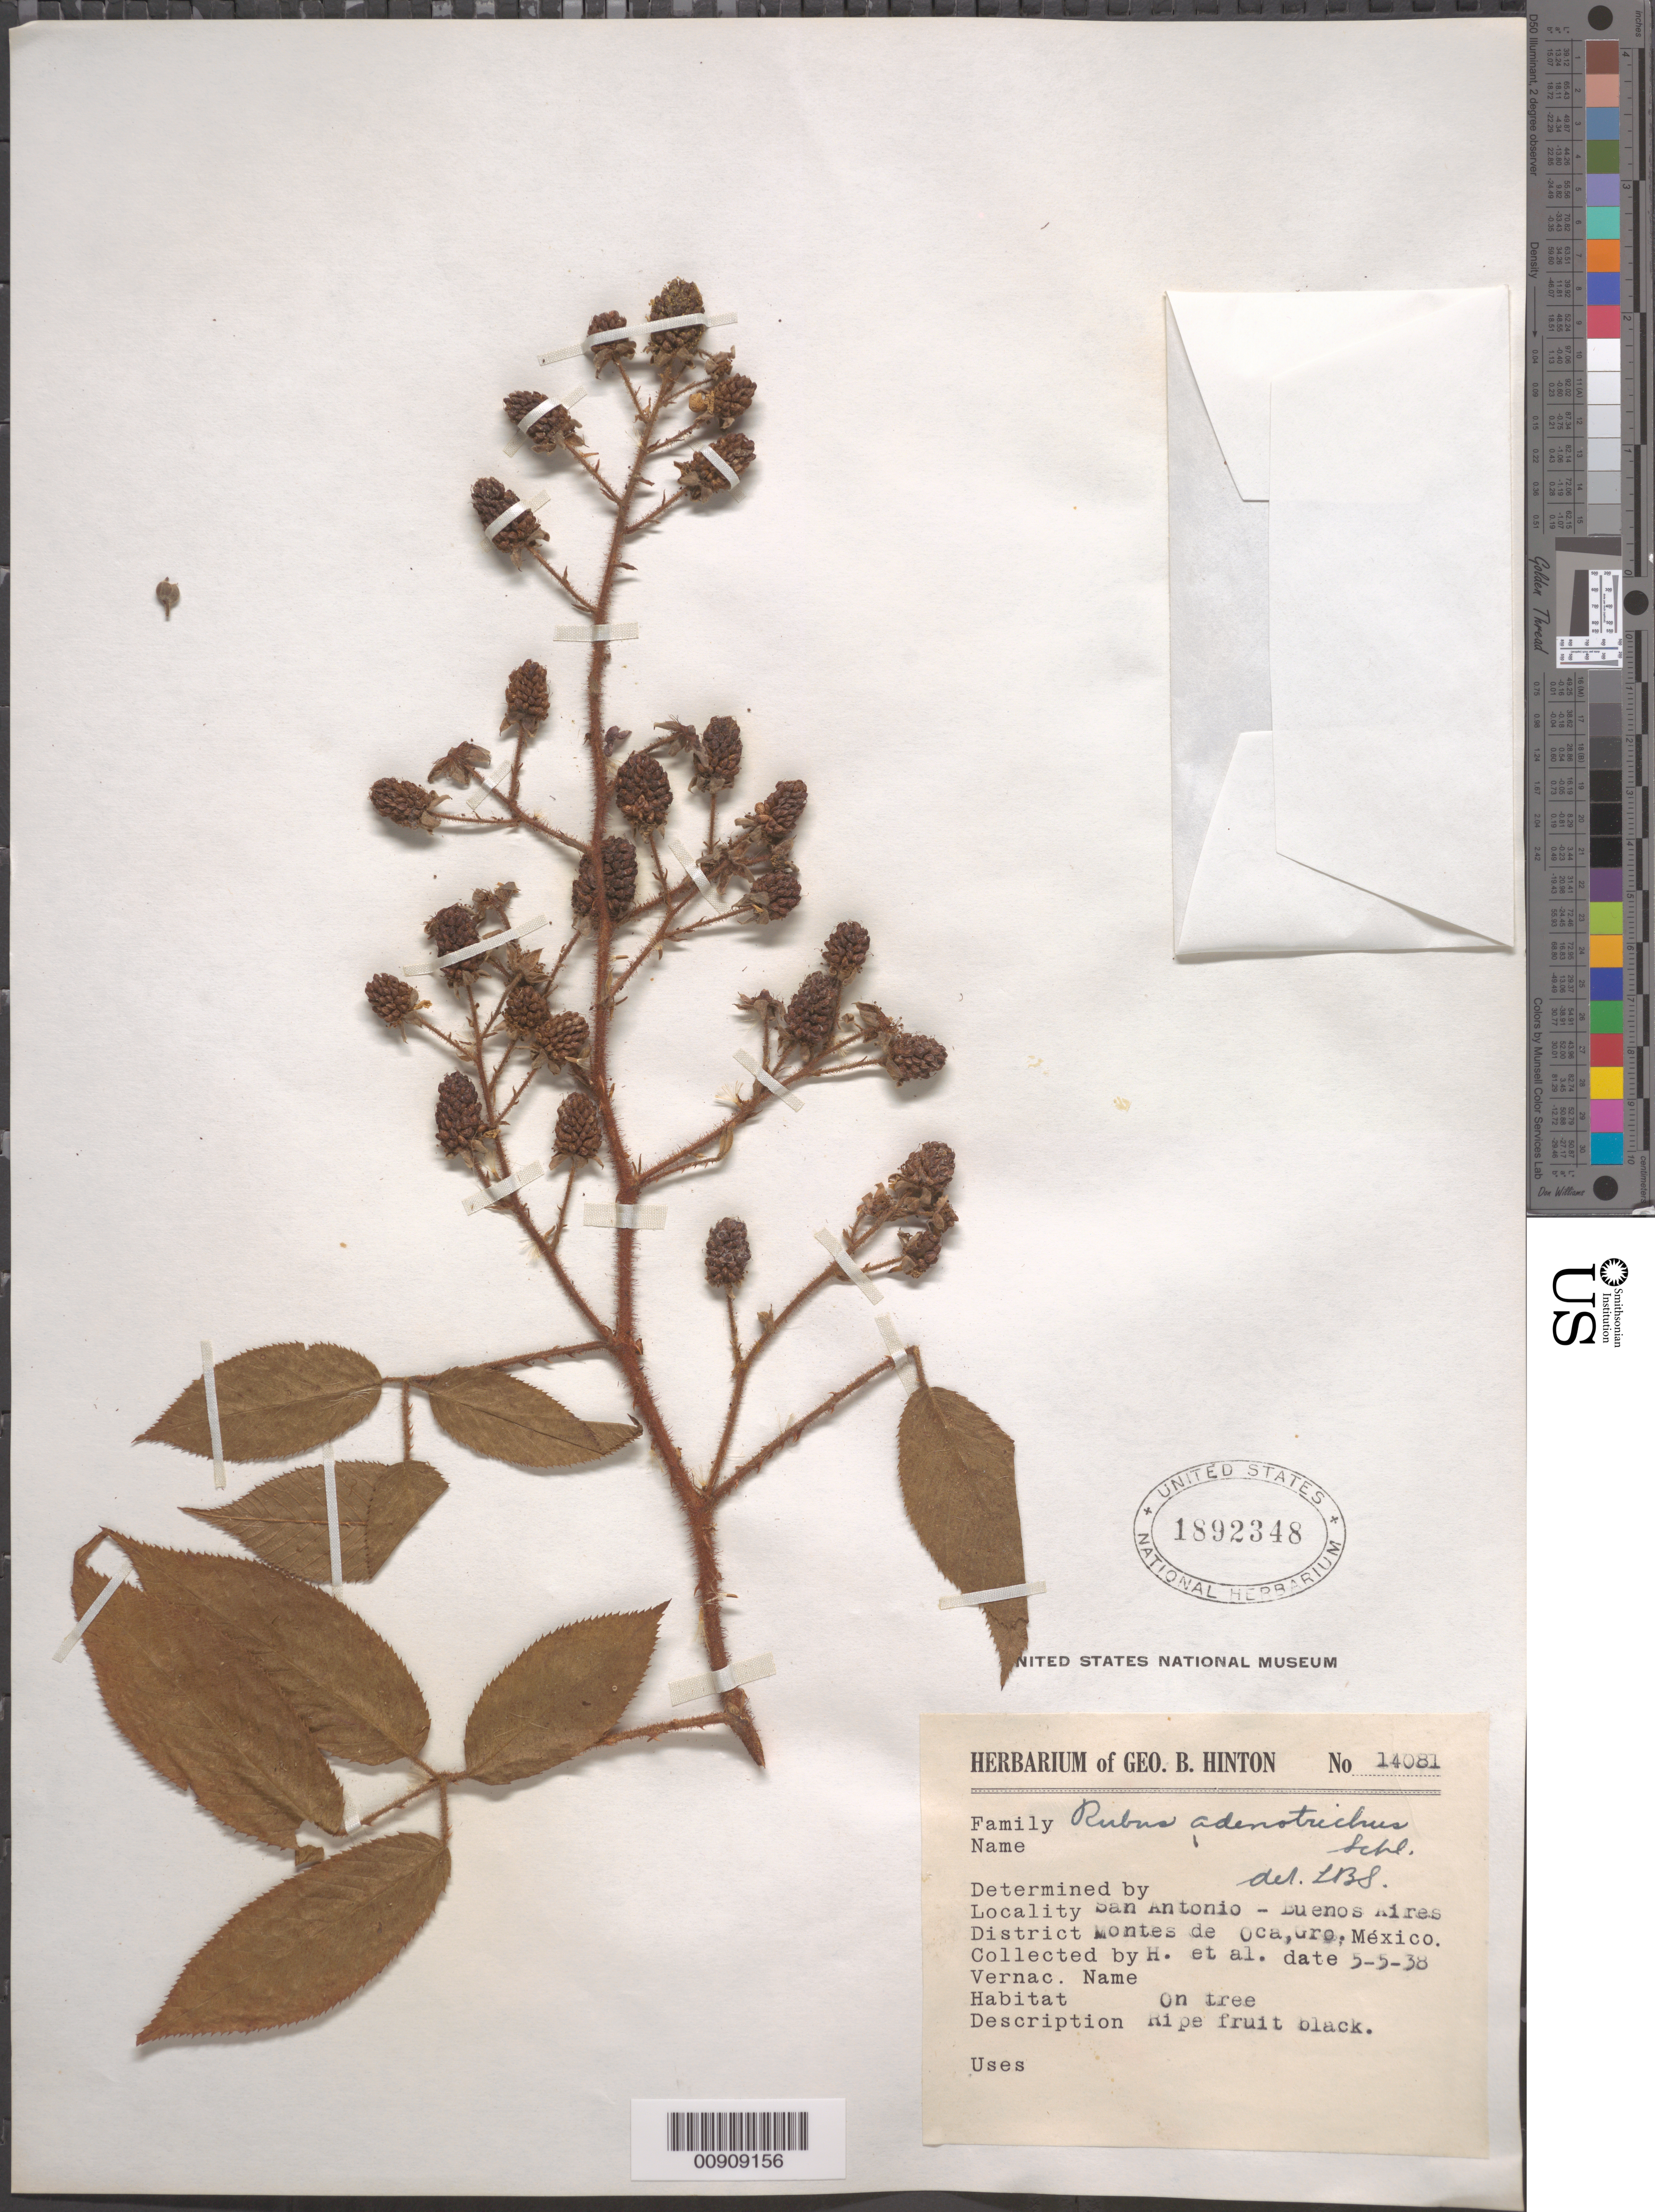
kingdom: Plantae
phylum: Tracheophyta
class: Magnoliopsida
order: Rosales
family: Rosaceae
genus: Rubus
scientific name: Rubus adenotrichos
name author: Schltdl.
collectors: G. B. Hinton & et al.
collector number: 14081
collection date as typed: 05 May 1938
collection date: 1938-05-05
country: Mexico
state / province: Guerrero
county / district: Montes de Oca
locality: San Antonio - Buenos Aires, District Montes de Oca, Guerrero.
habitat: On tree.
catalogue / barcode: US 1892348